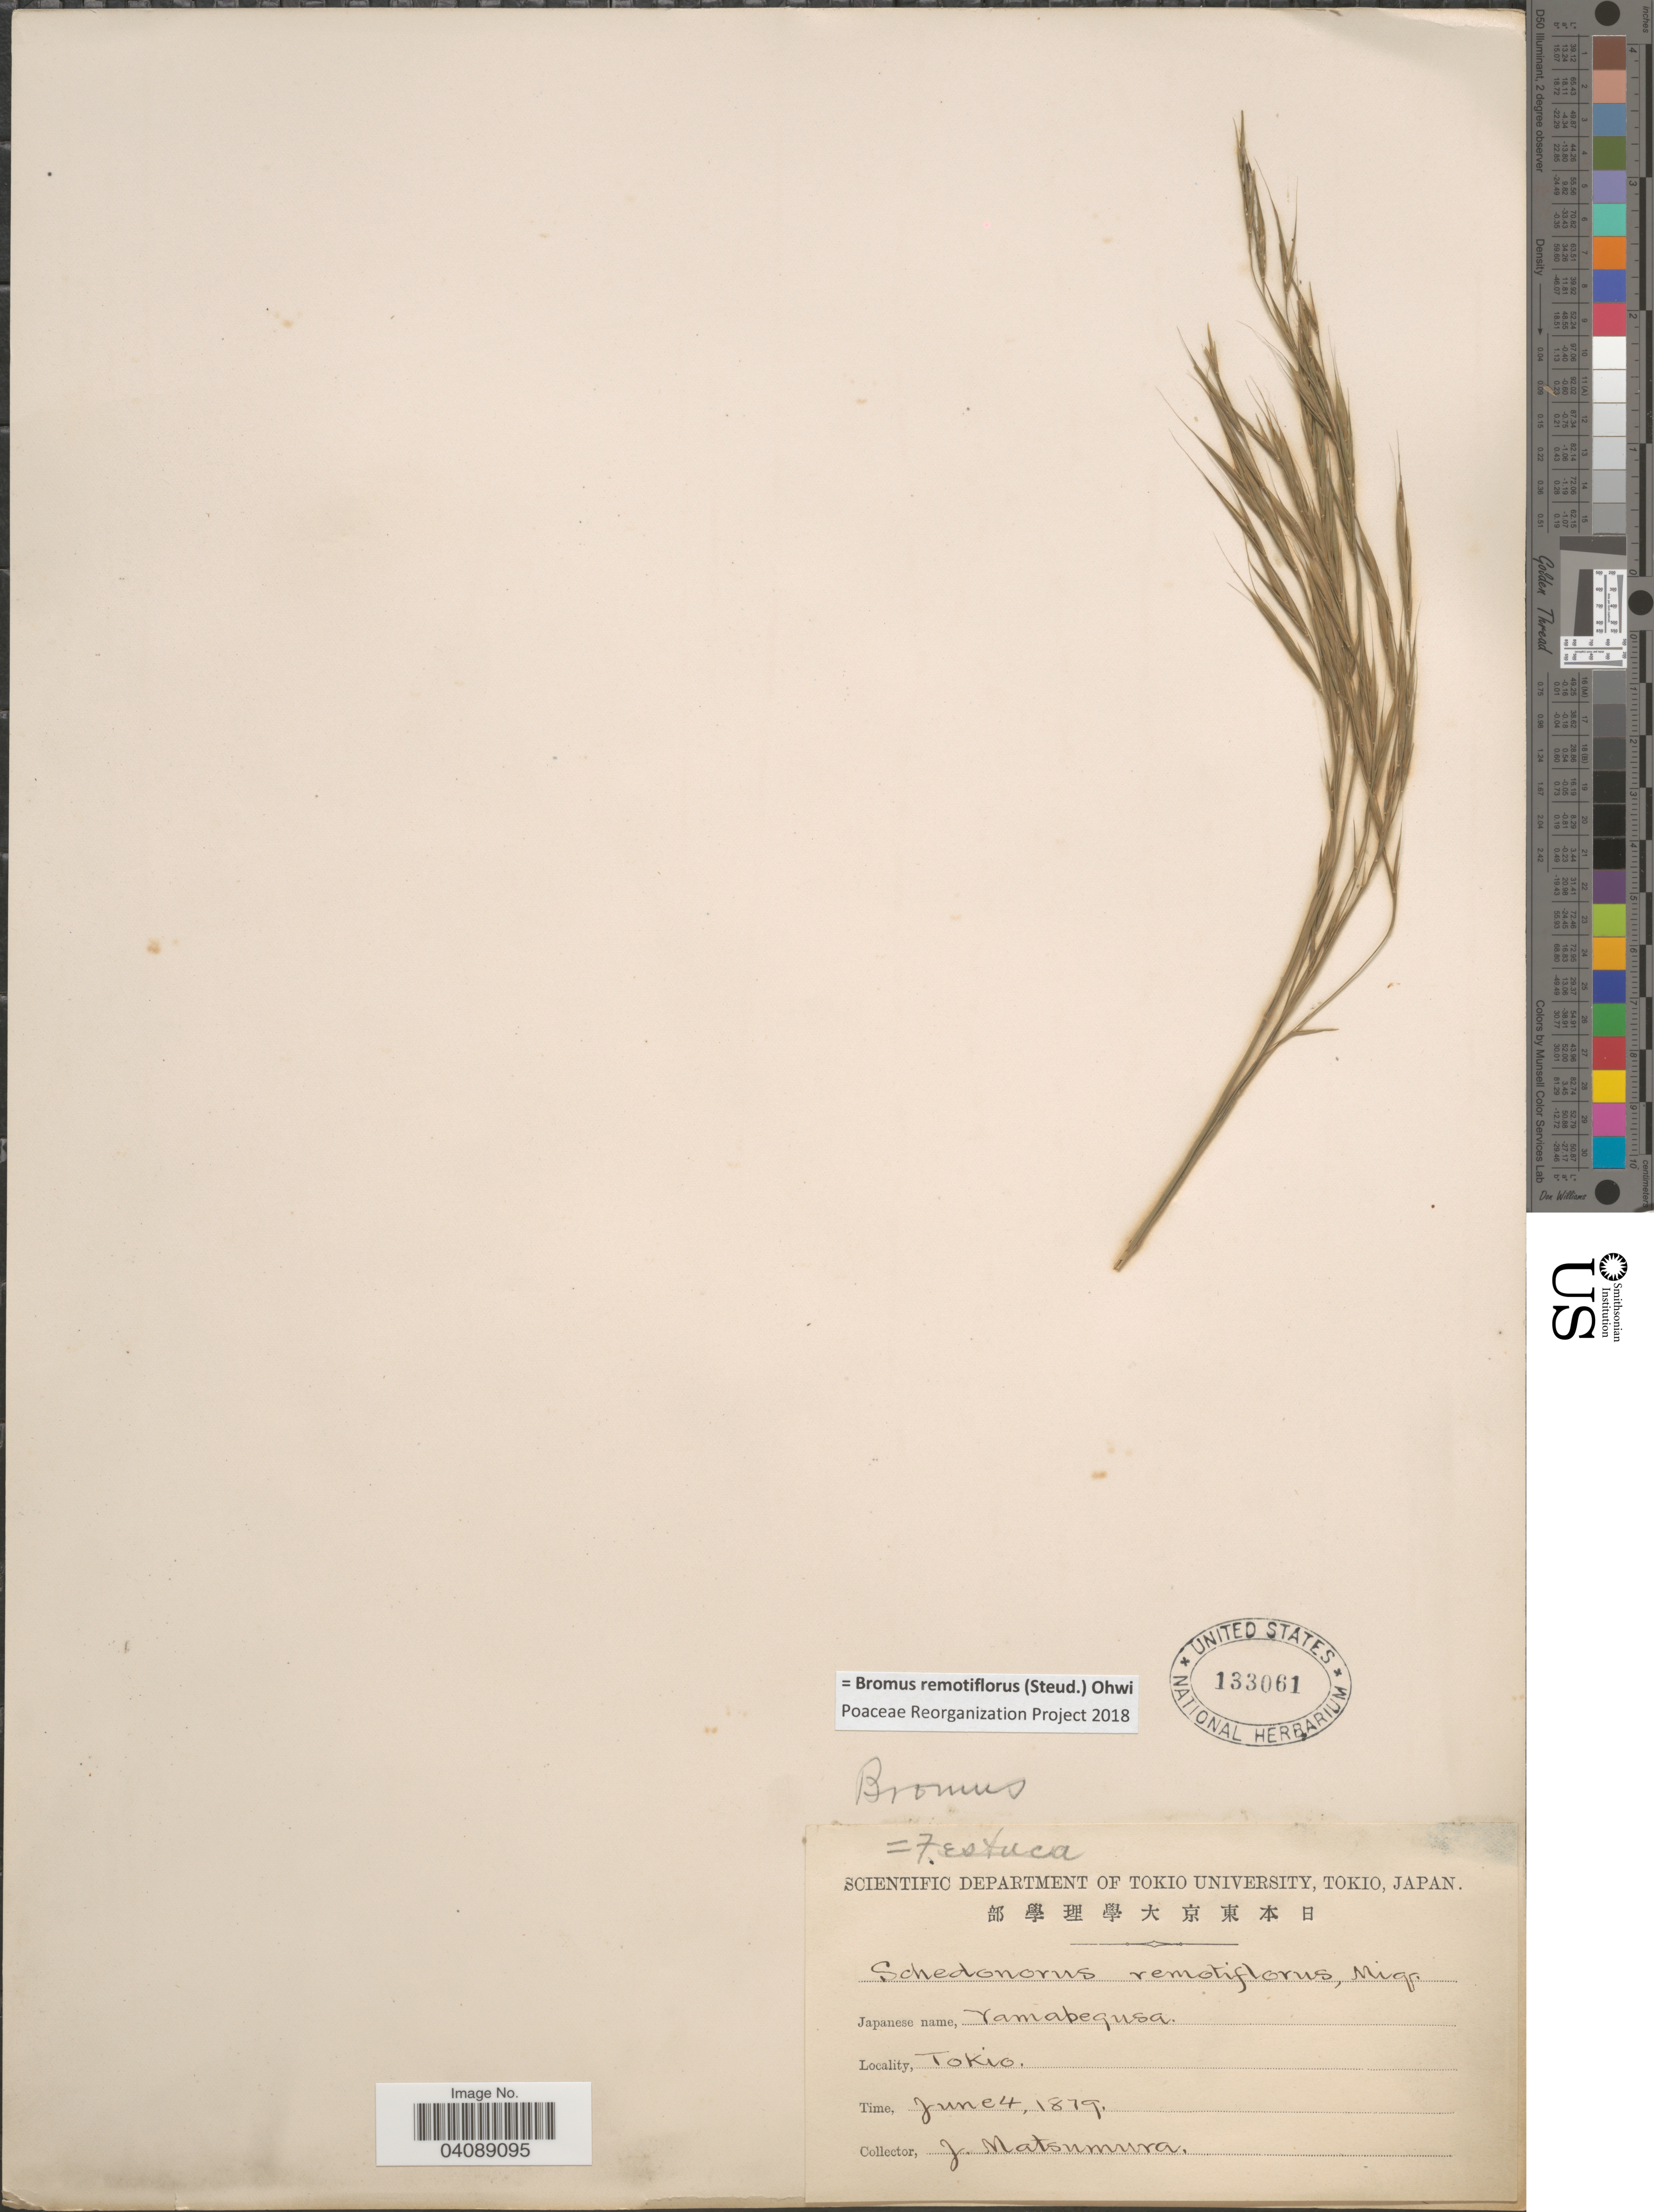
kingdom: Plantae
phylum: Tracheophyta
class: Liliopsida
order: Poales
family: Poaceae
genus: Bromus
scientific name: Bromus remotiflorus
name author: (Steud.) Ohwi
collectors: J. Matsumura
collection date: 1879-06-04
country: Japan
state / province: Tokyo, Federal City of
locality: Tokio.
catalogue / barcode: US 133061